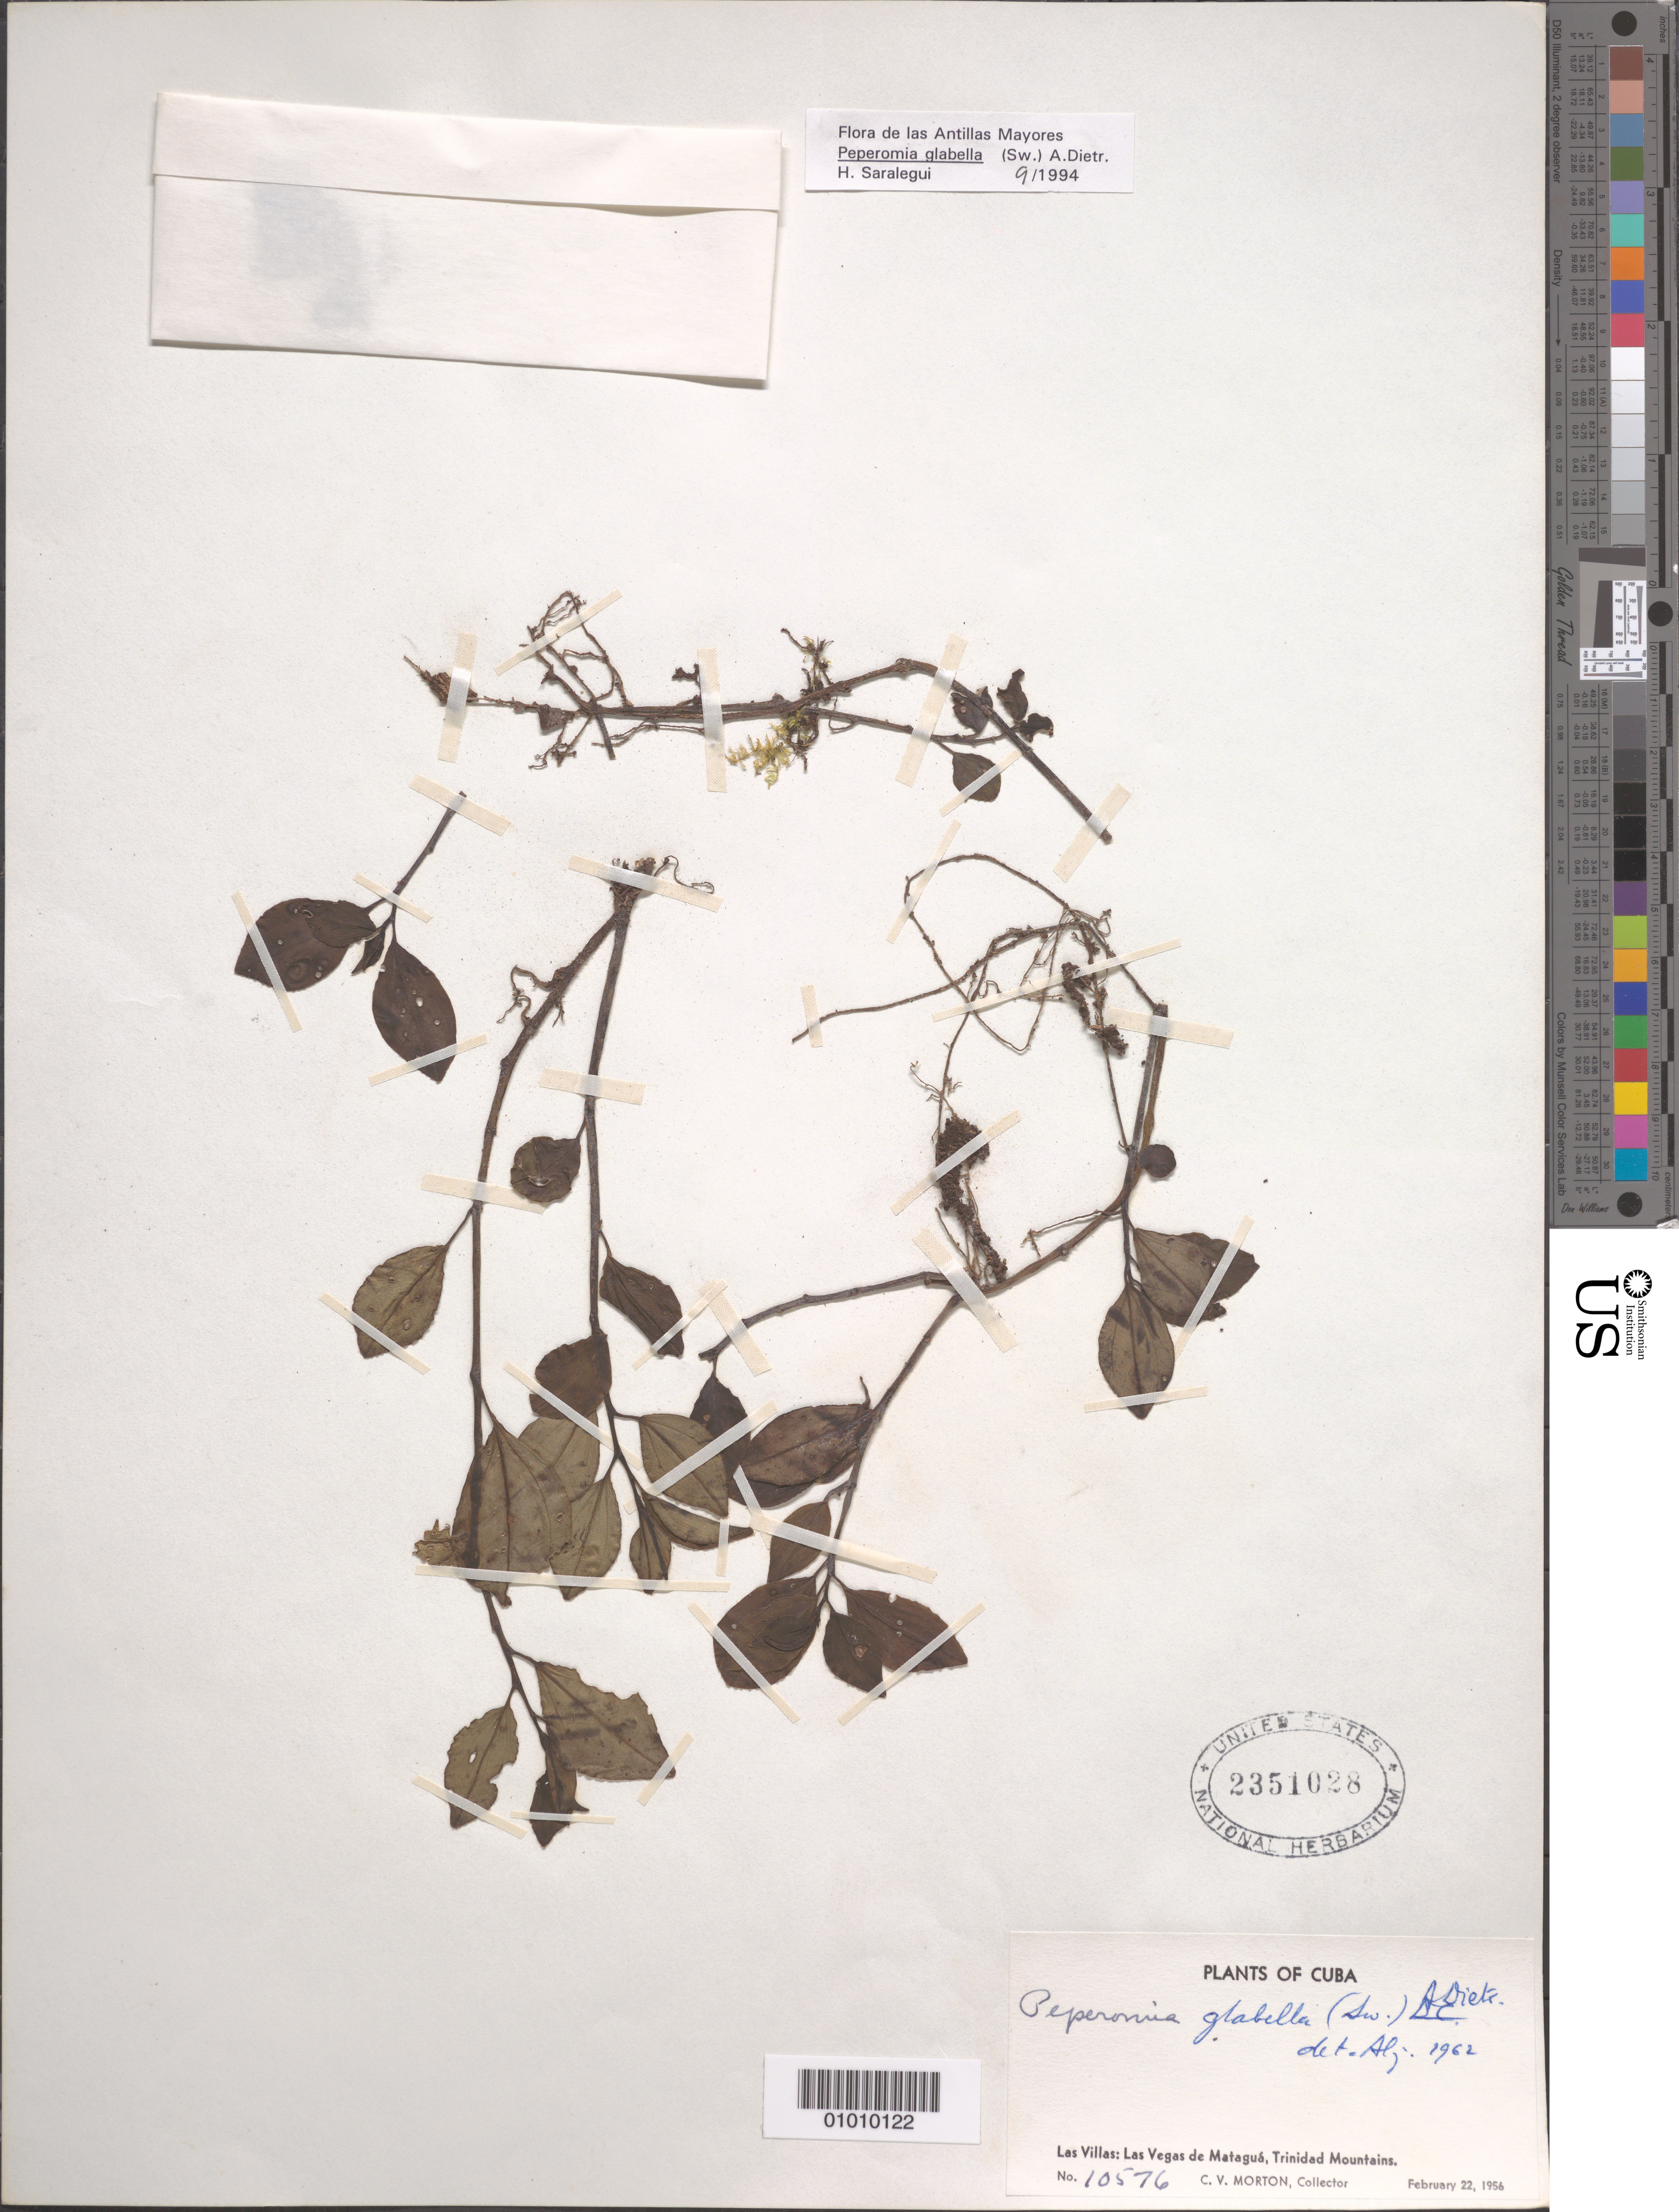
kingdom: Plantae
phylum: Tracheophyta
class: Magnoliopsida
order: Piperales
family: Piperaceae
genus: Peperomia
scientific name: Peperomia glabella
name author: (Sw.) A. Dietr.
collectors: C. V. Morton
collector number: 10576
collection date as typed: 22 Feb 1956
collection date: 1956-02-22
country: Cuba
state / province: Las Villas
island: Cuba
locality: Las Villas: Las Vegas de Mataguo, Trinidad Mts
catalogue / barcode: US 2351028